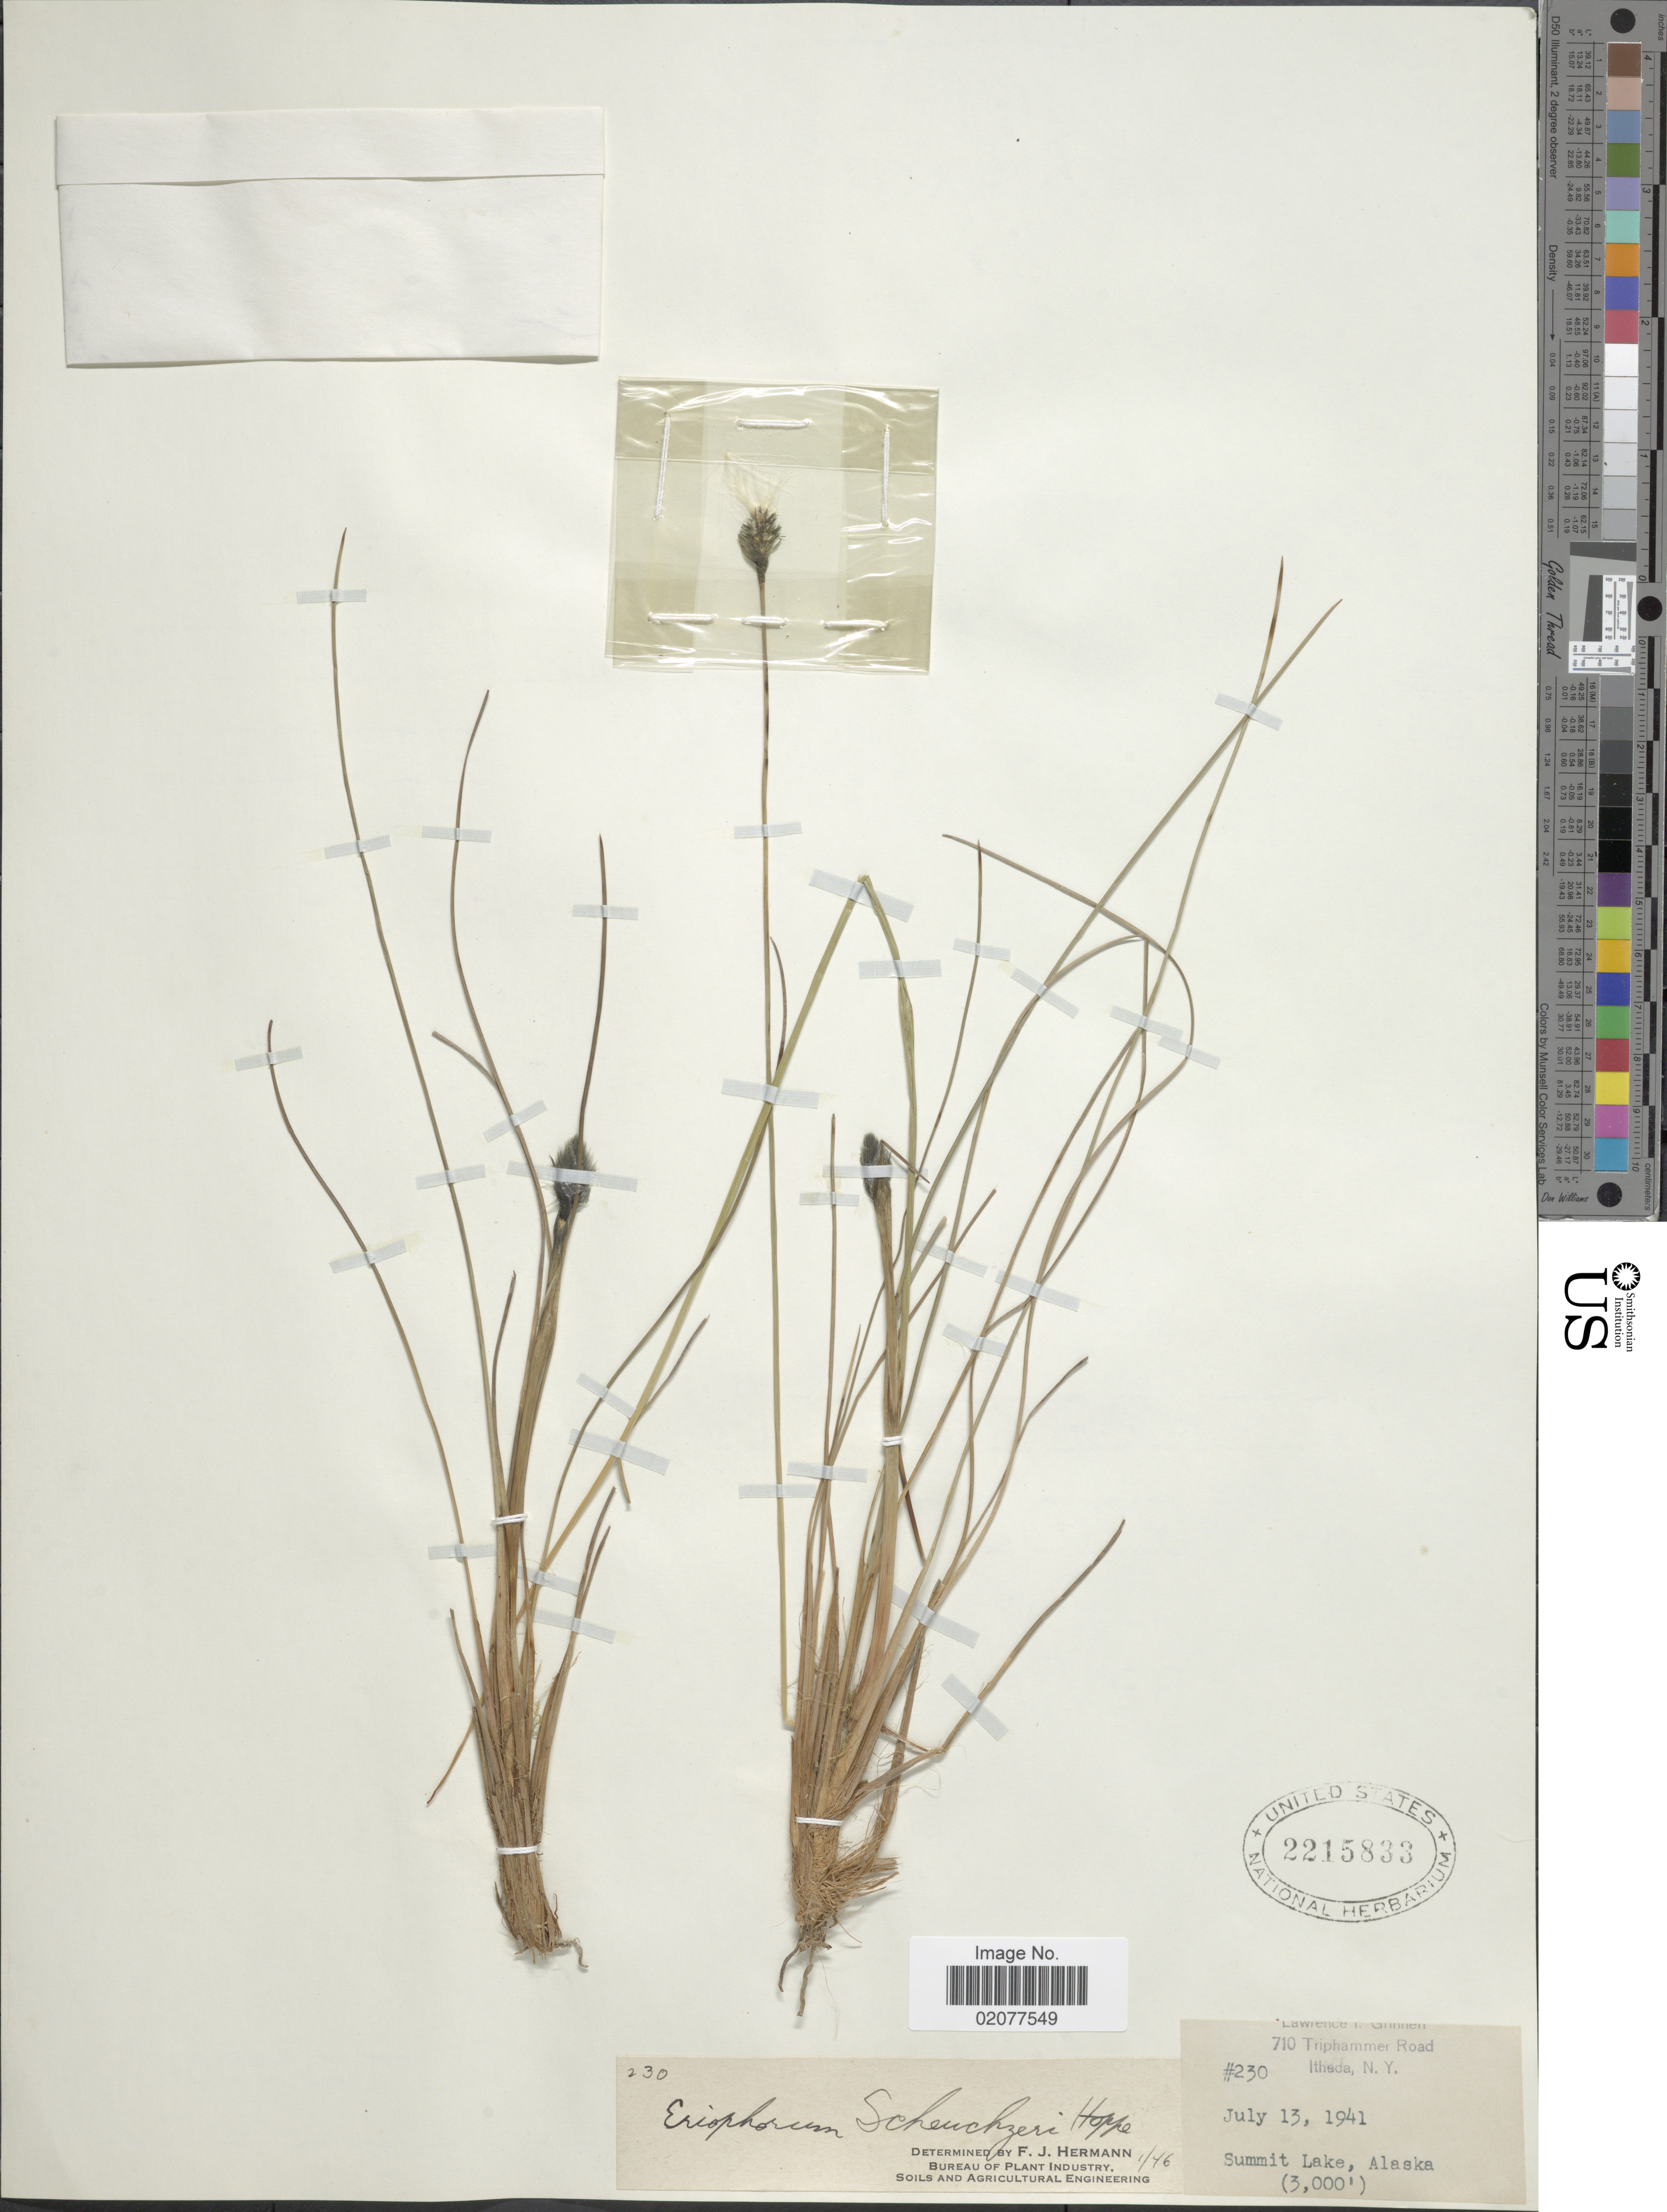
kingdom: Plantae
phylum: Tracheophyta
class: Liliopsida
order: Poales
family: Cyperaceae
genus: Eriophorum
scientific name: Eriophorum scheuchzeri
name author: Hoppe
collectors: L. Grinnell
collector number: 230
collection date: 1941-07-13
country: United States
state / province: Alaska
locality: Summit Lake, Alaska.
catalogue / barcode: US 2215833